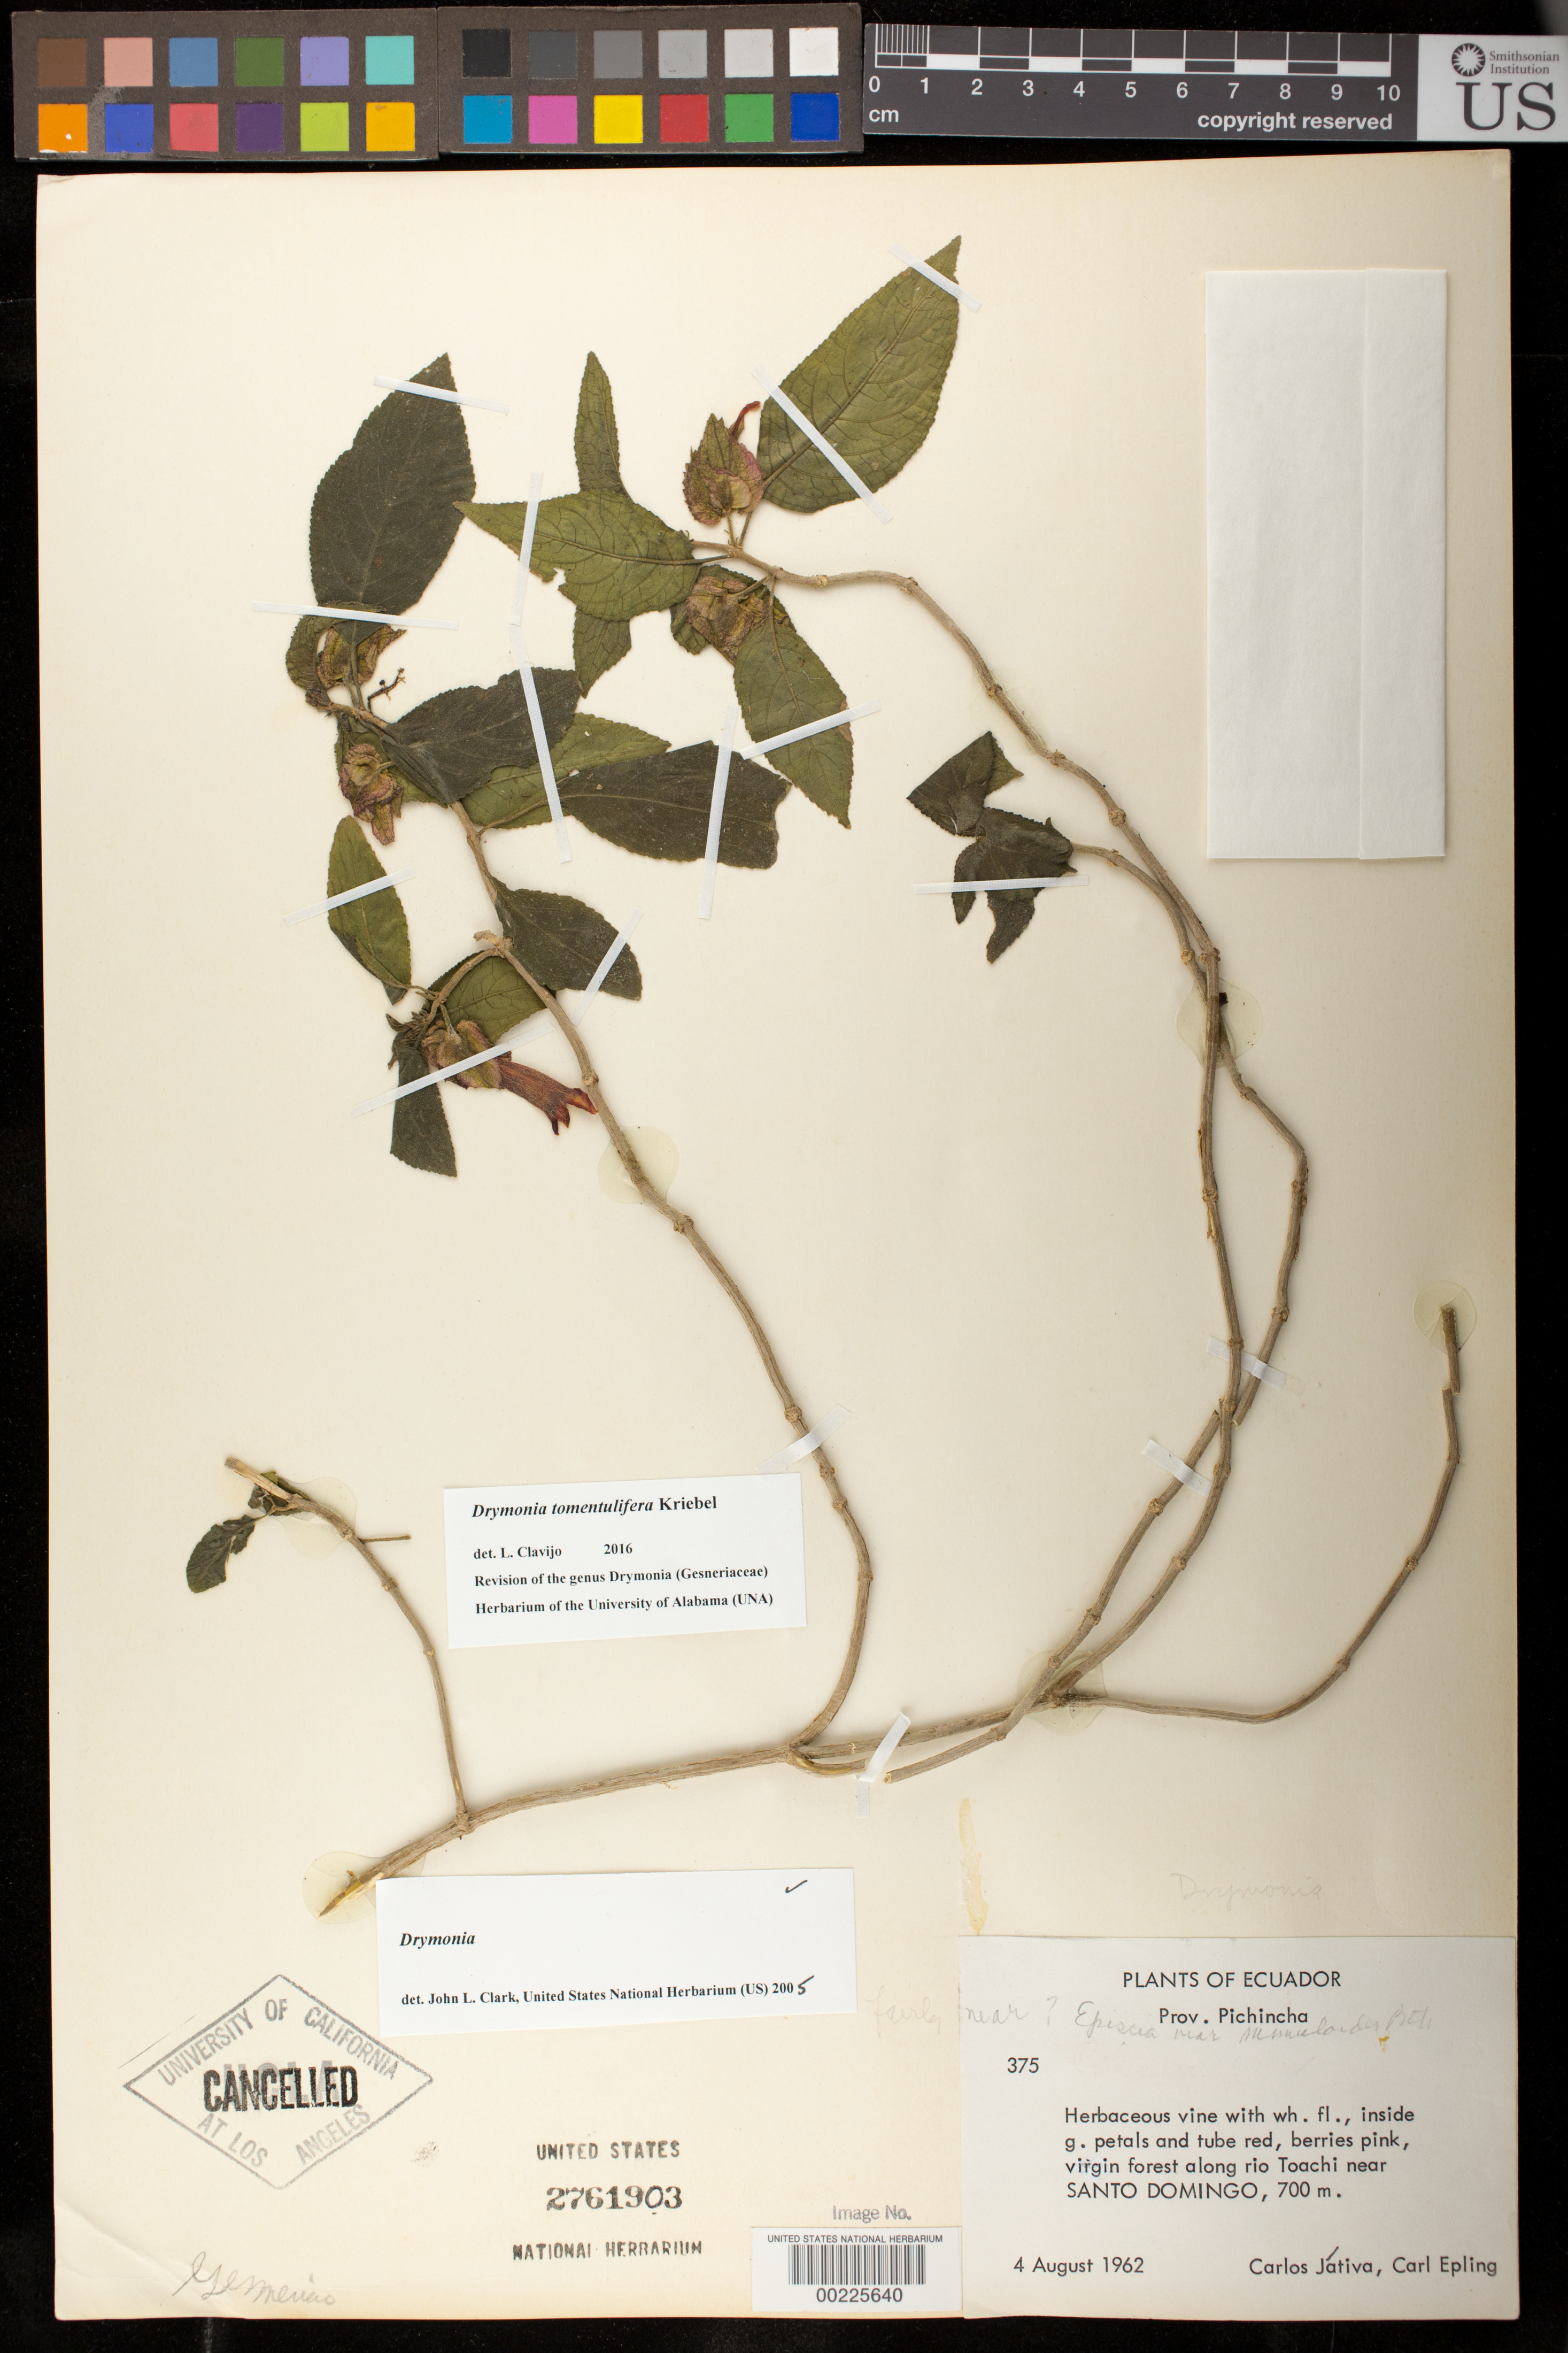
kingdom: Plantae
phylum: Tracheophyta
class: Magnoliopsida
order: Lamiales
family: Gesneriaceae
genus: Drymonia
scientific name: Drymonia tomentulifera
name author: Kriebel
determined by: Clavijo, L.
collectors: C. D. Játiva & C. C. Epling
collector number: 375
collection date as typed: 04 Aug 1962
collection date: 1962-08-04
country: Ecuador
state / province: Pichincha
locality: Along Rio Toachi near Santo Domingo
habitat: Virgin forest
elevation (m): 700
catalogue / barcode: US 2761903